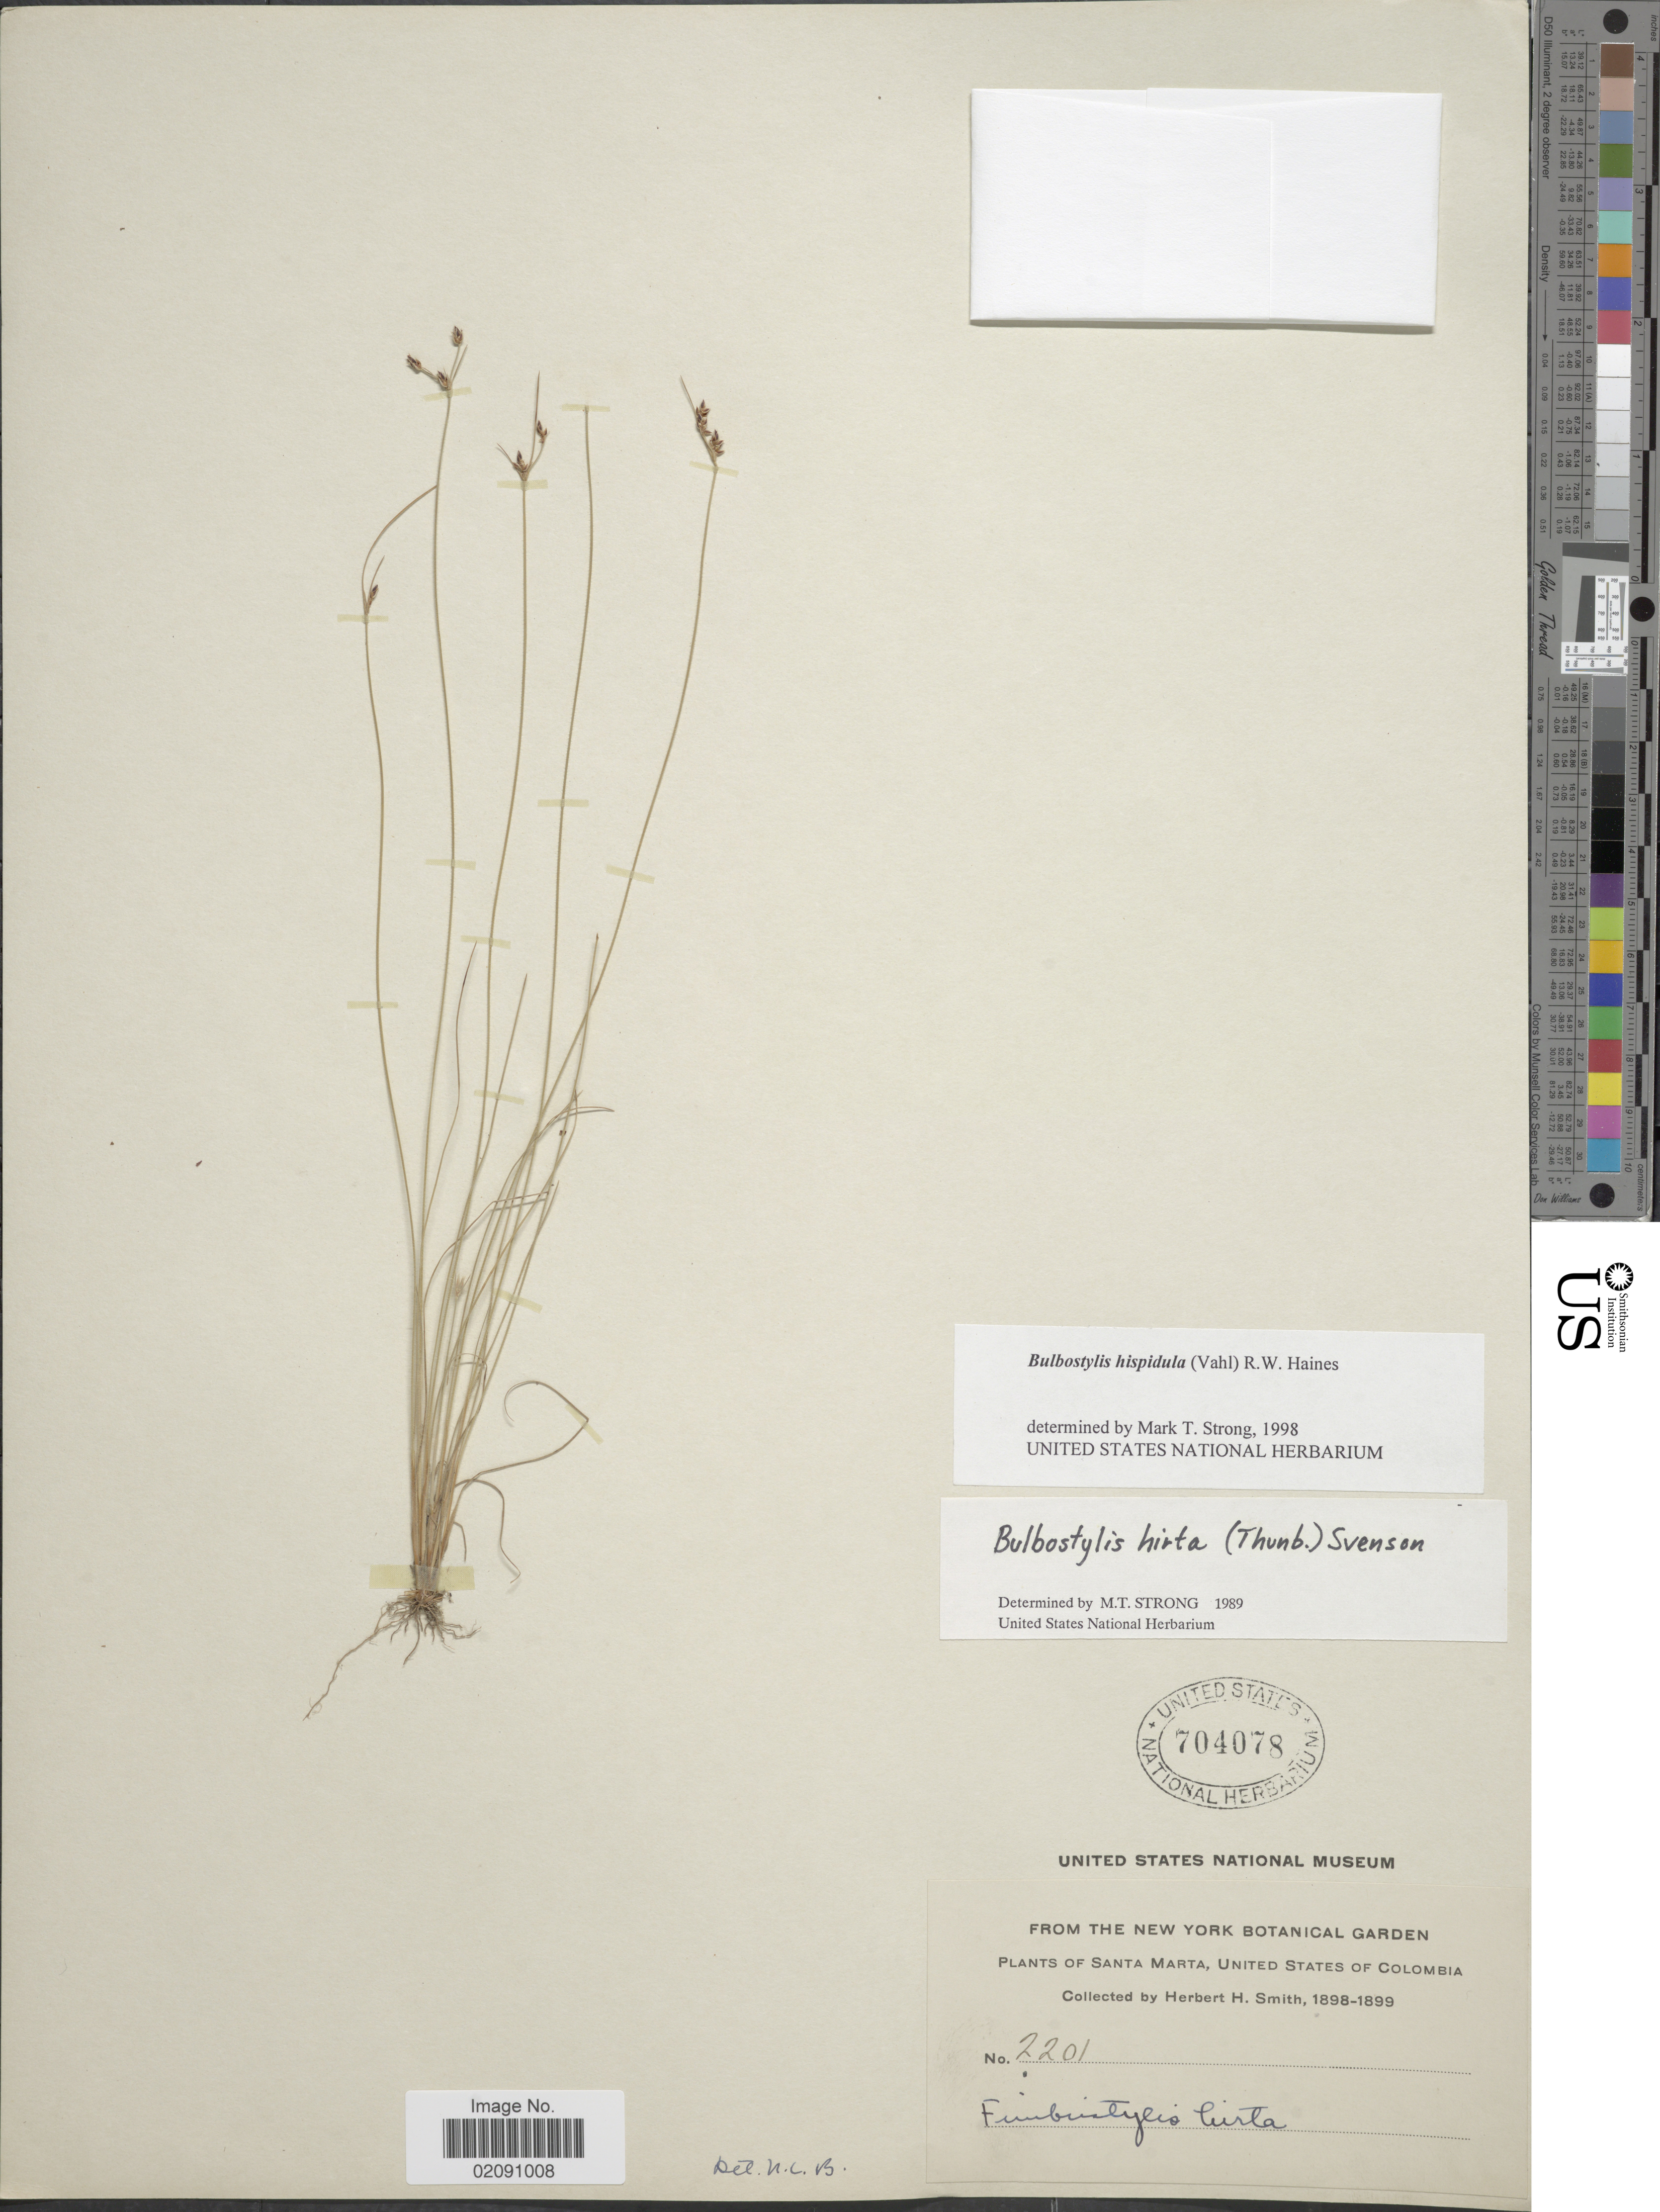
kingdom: Plantae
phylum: Tracheophyta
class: Liliopsida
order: Poales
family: Cyperaceae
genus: Bulbostylis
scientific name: Bulbostylis hispidula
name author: (Vahl) R.W. Haines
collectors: Herbert H. Smith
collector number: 2201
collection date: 1898/1899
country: Colombia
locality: Santa Marta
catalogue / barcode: US 704078